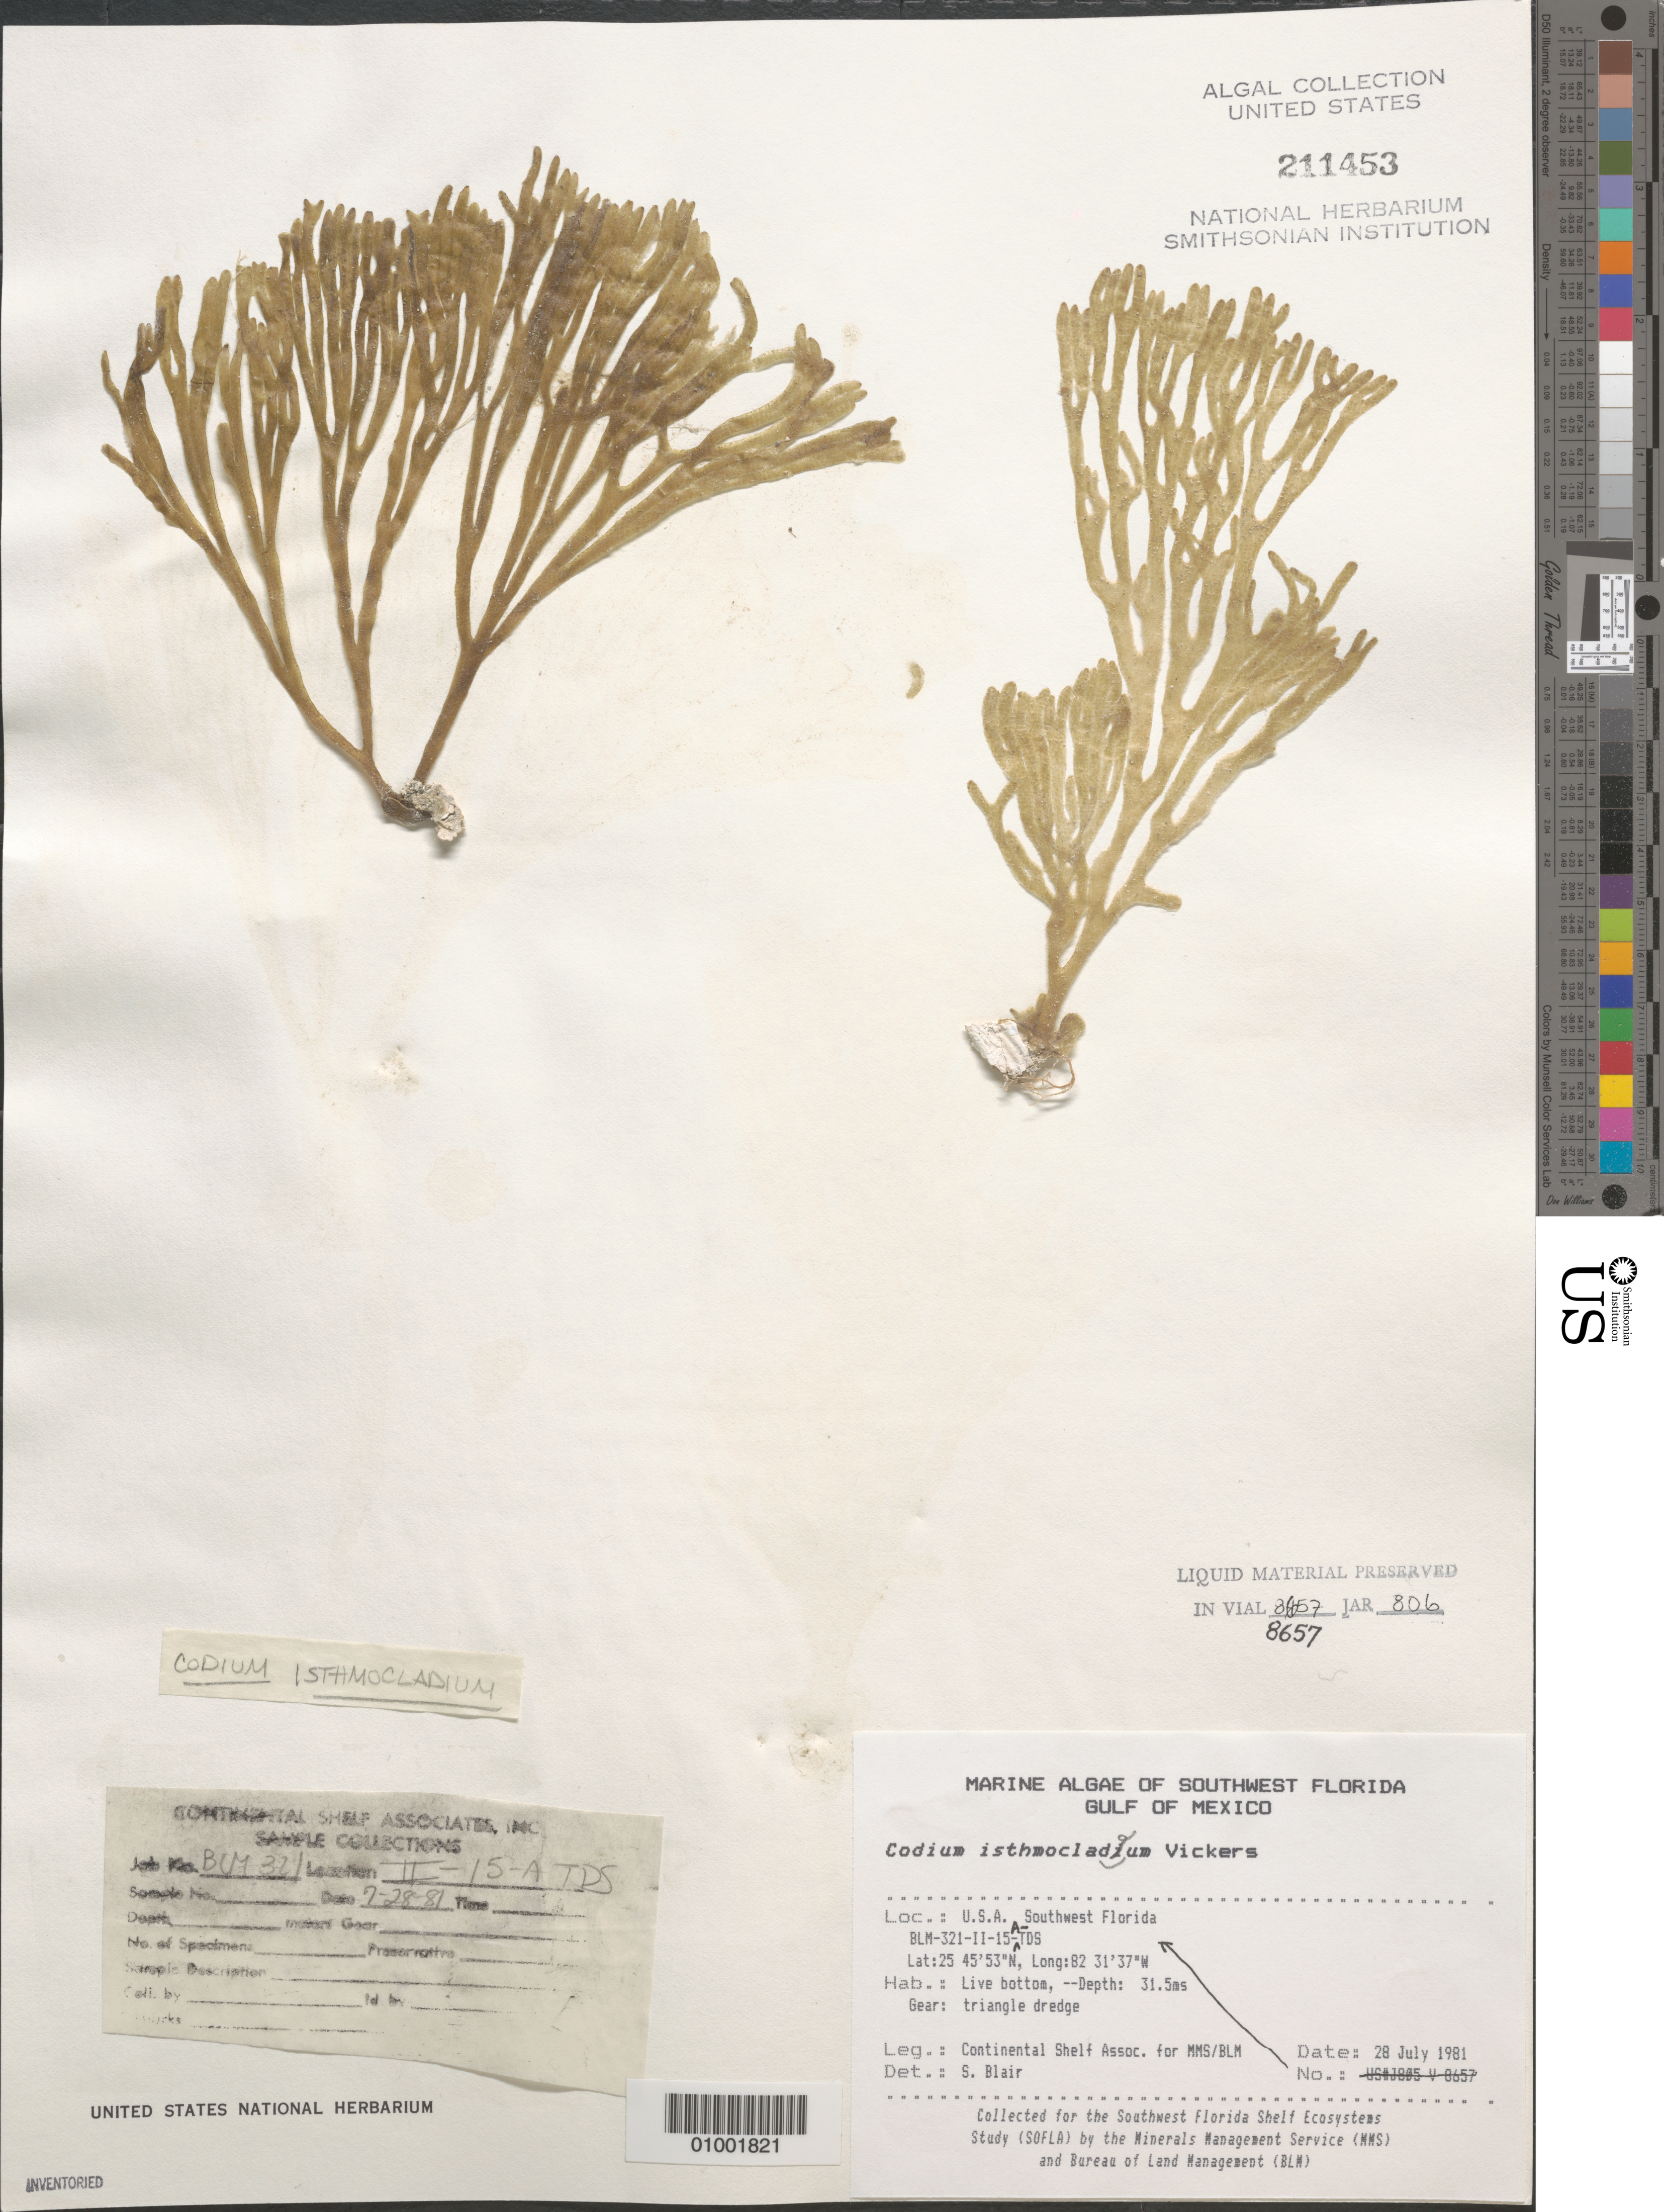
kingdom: Plantae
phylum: Chlorophyta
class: Ulvophyceae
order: Bryopsidales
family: Codiaceae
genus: Codium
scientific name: Codium isthmocladum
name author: Vickers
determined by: Blair, S. M.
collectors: Continental Shelf Associates for the MMS/BLM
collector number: BLM-321-II-15-A-TDS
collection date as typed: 28 Jul 1981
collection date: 1981-07-28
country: United States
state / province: Florida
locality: Gulf of Mexico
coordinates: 25 45'53"N, 82 31'37"W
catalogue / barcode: US 211453